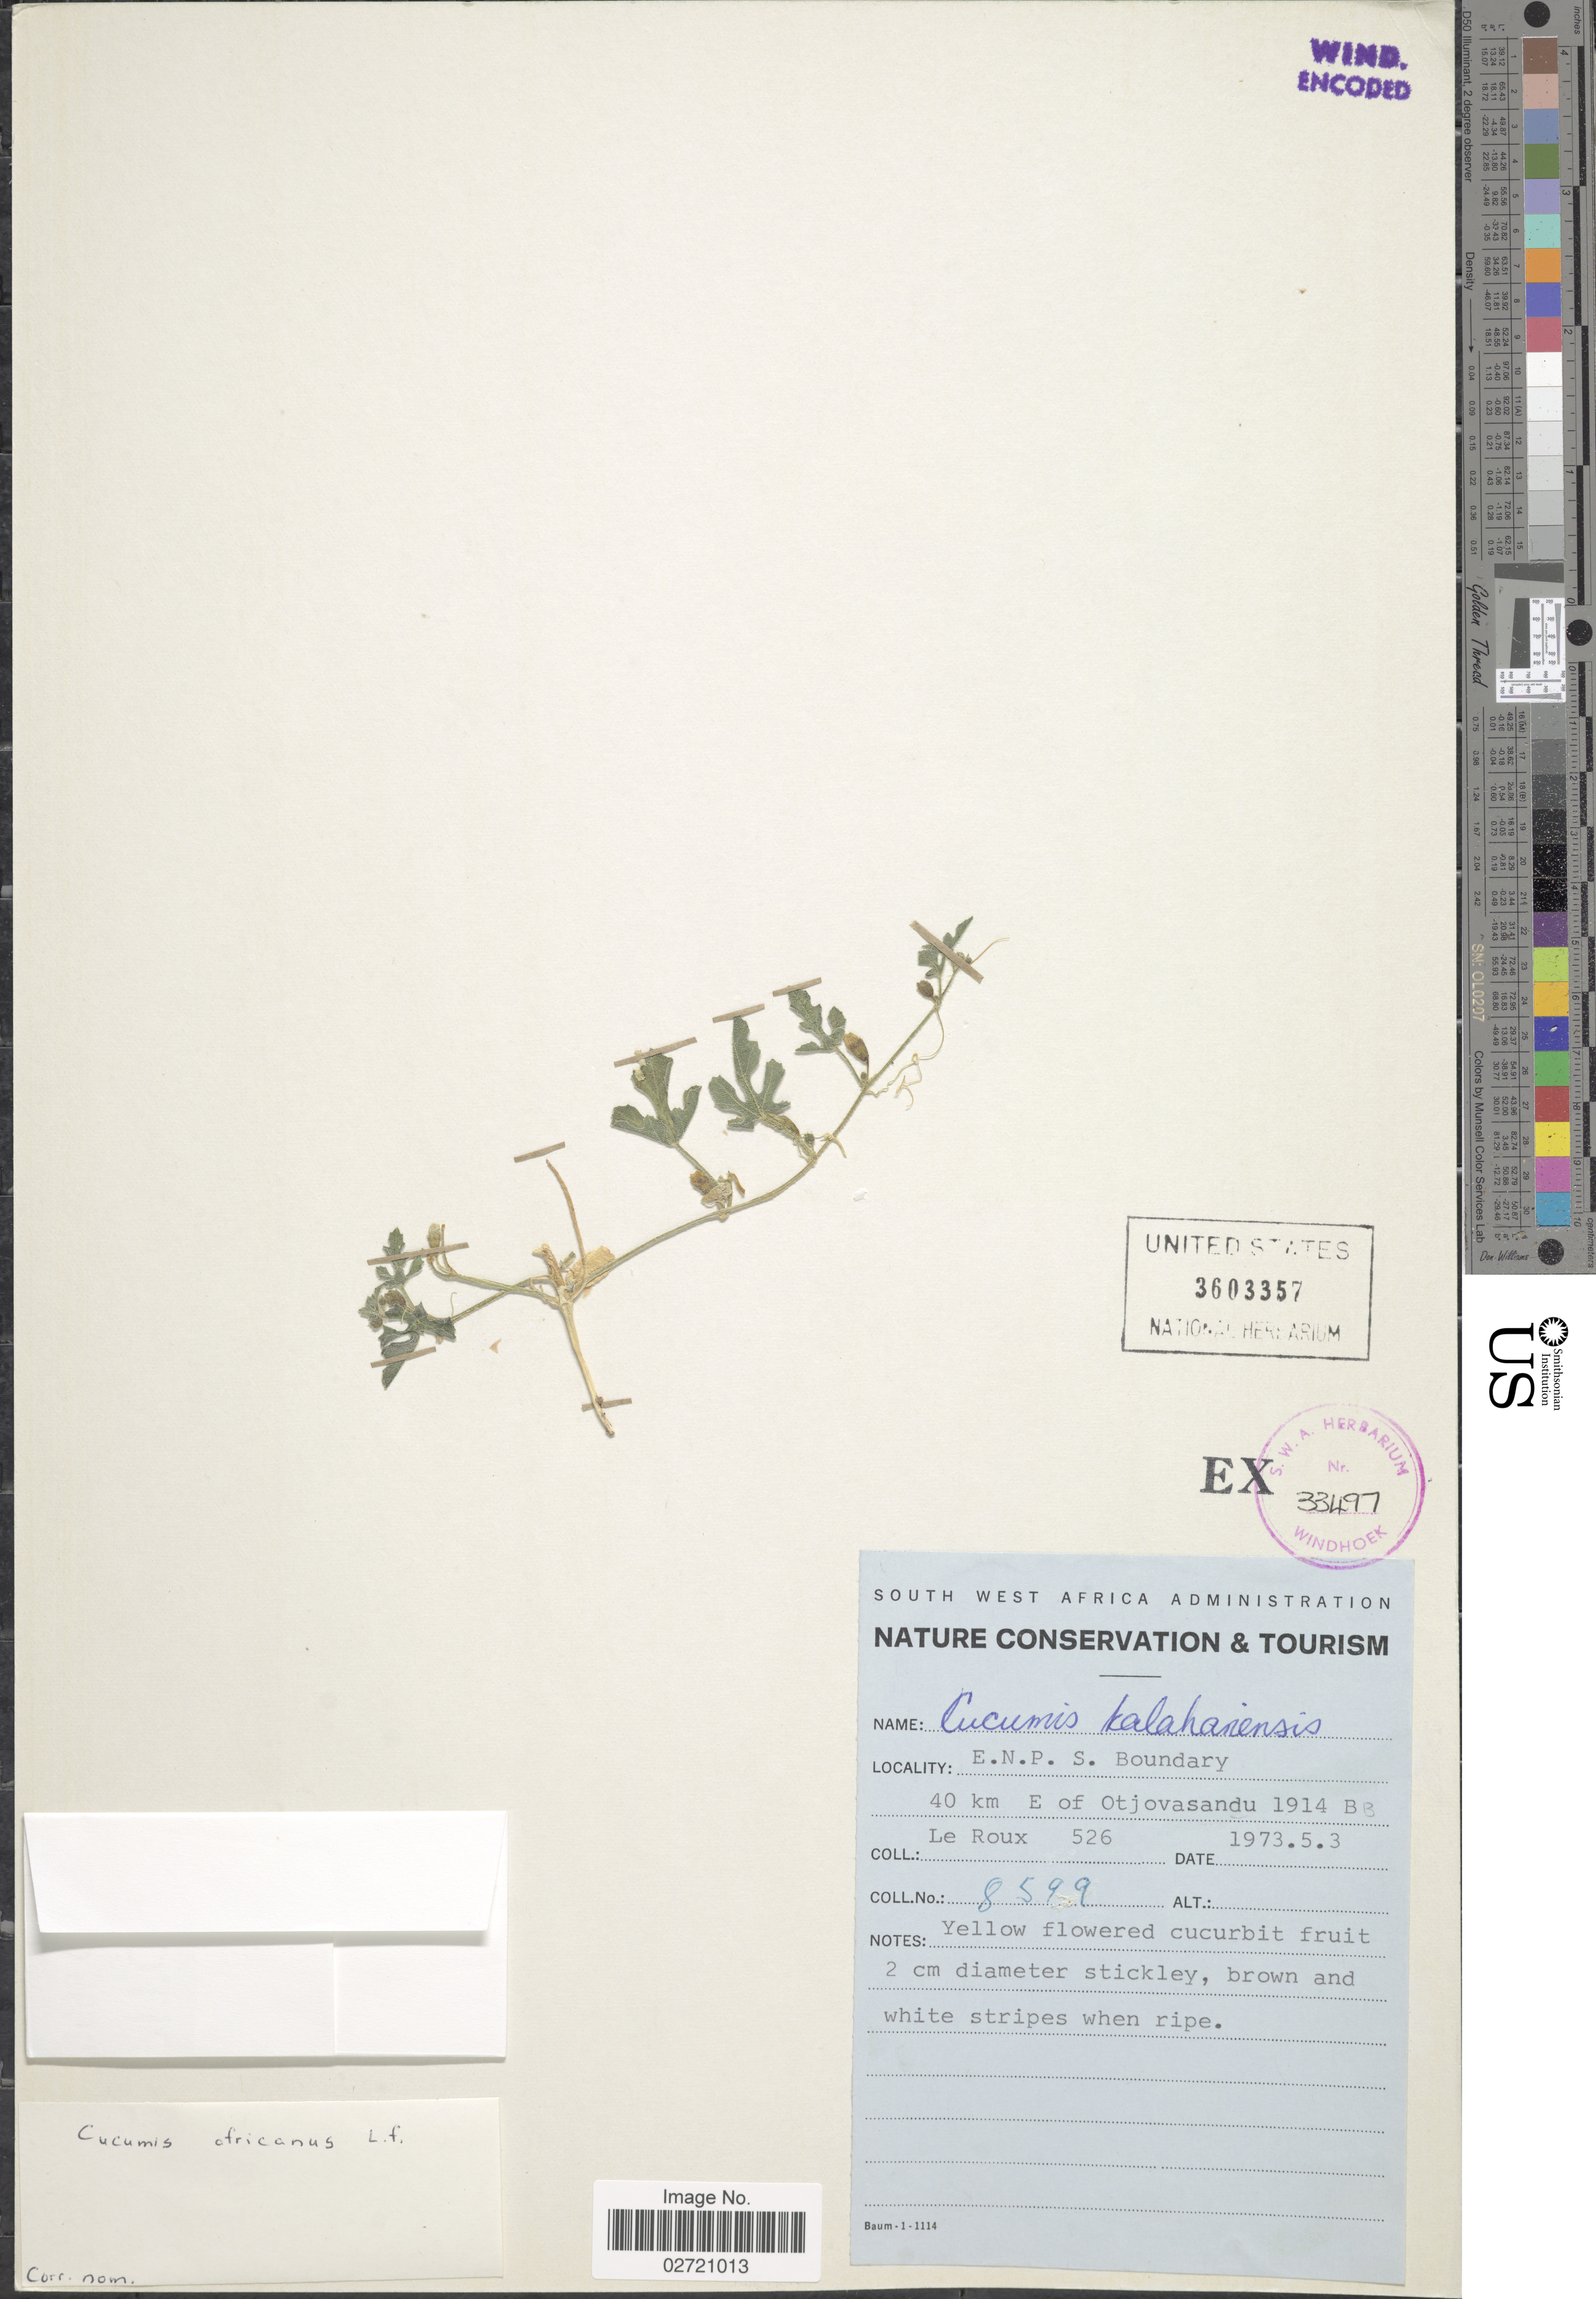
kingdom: Plantae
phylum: Tracheophyta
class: Magnoliopsida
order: Cucurbitales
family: Cucurbitaceae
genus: Cucumis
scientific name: Cucumis africanus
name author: L. f.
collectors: -. le Roux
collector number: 526/8599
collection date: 1973-05-03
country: Namibia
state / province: Kunene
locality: E.N.P. S. Boundary 40 km E of Otjovasandu 1914 BB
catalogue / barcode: US 3603357